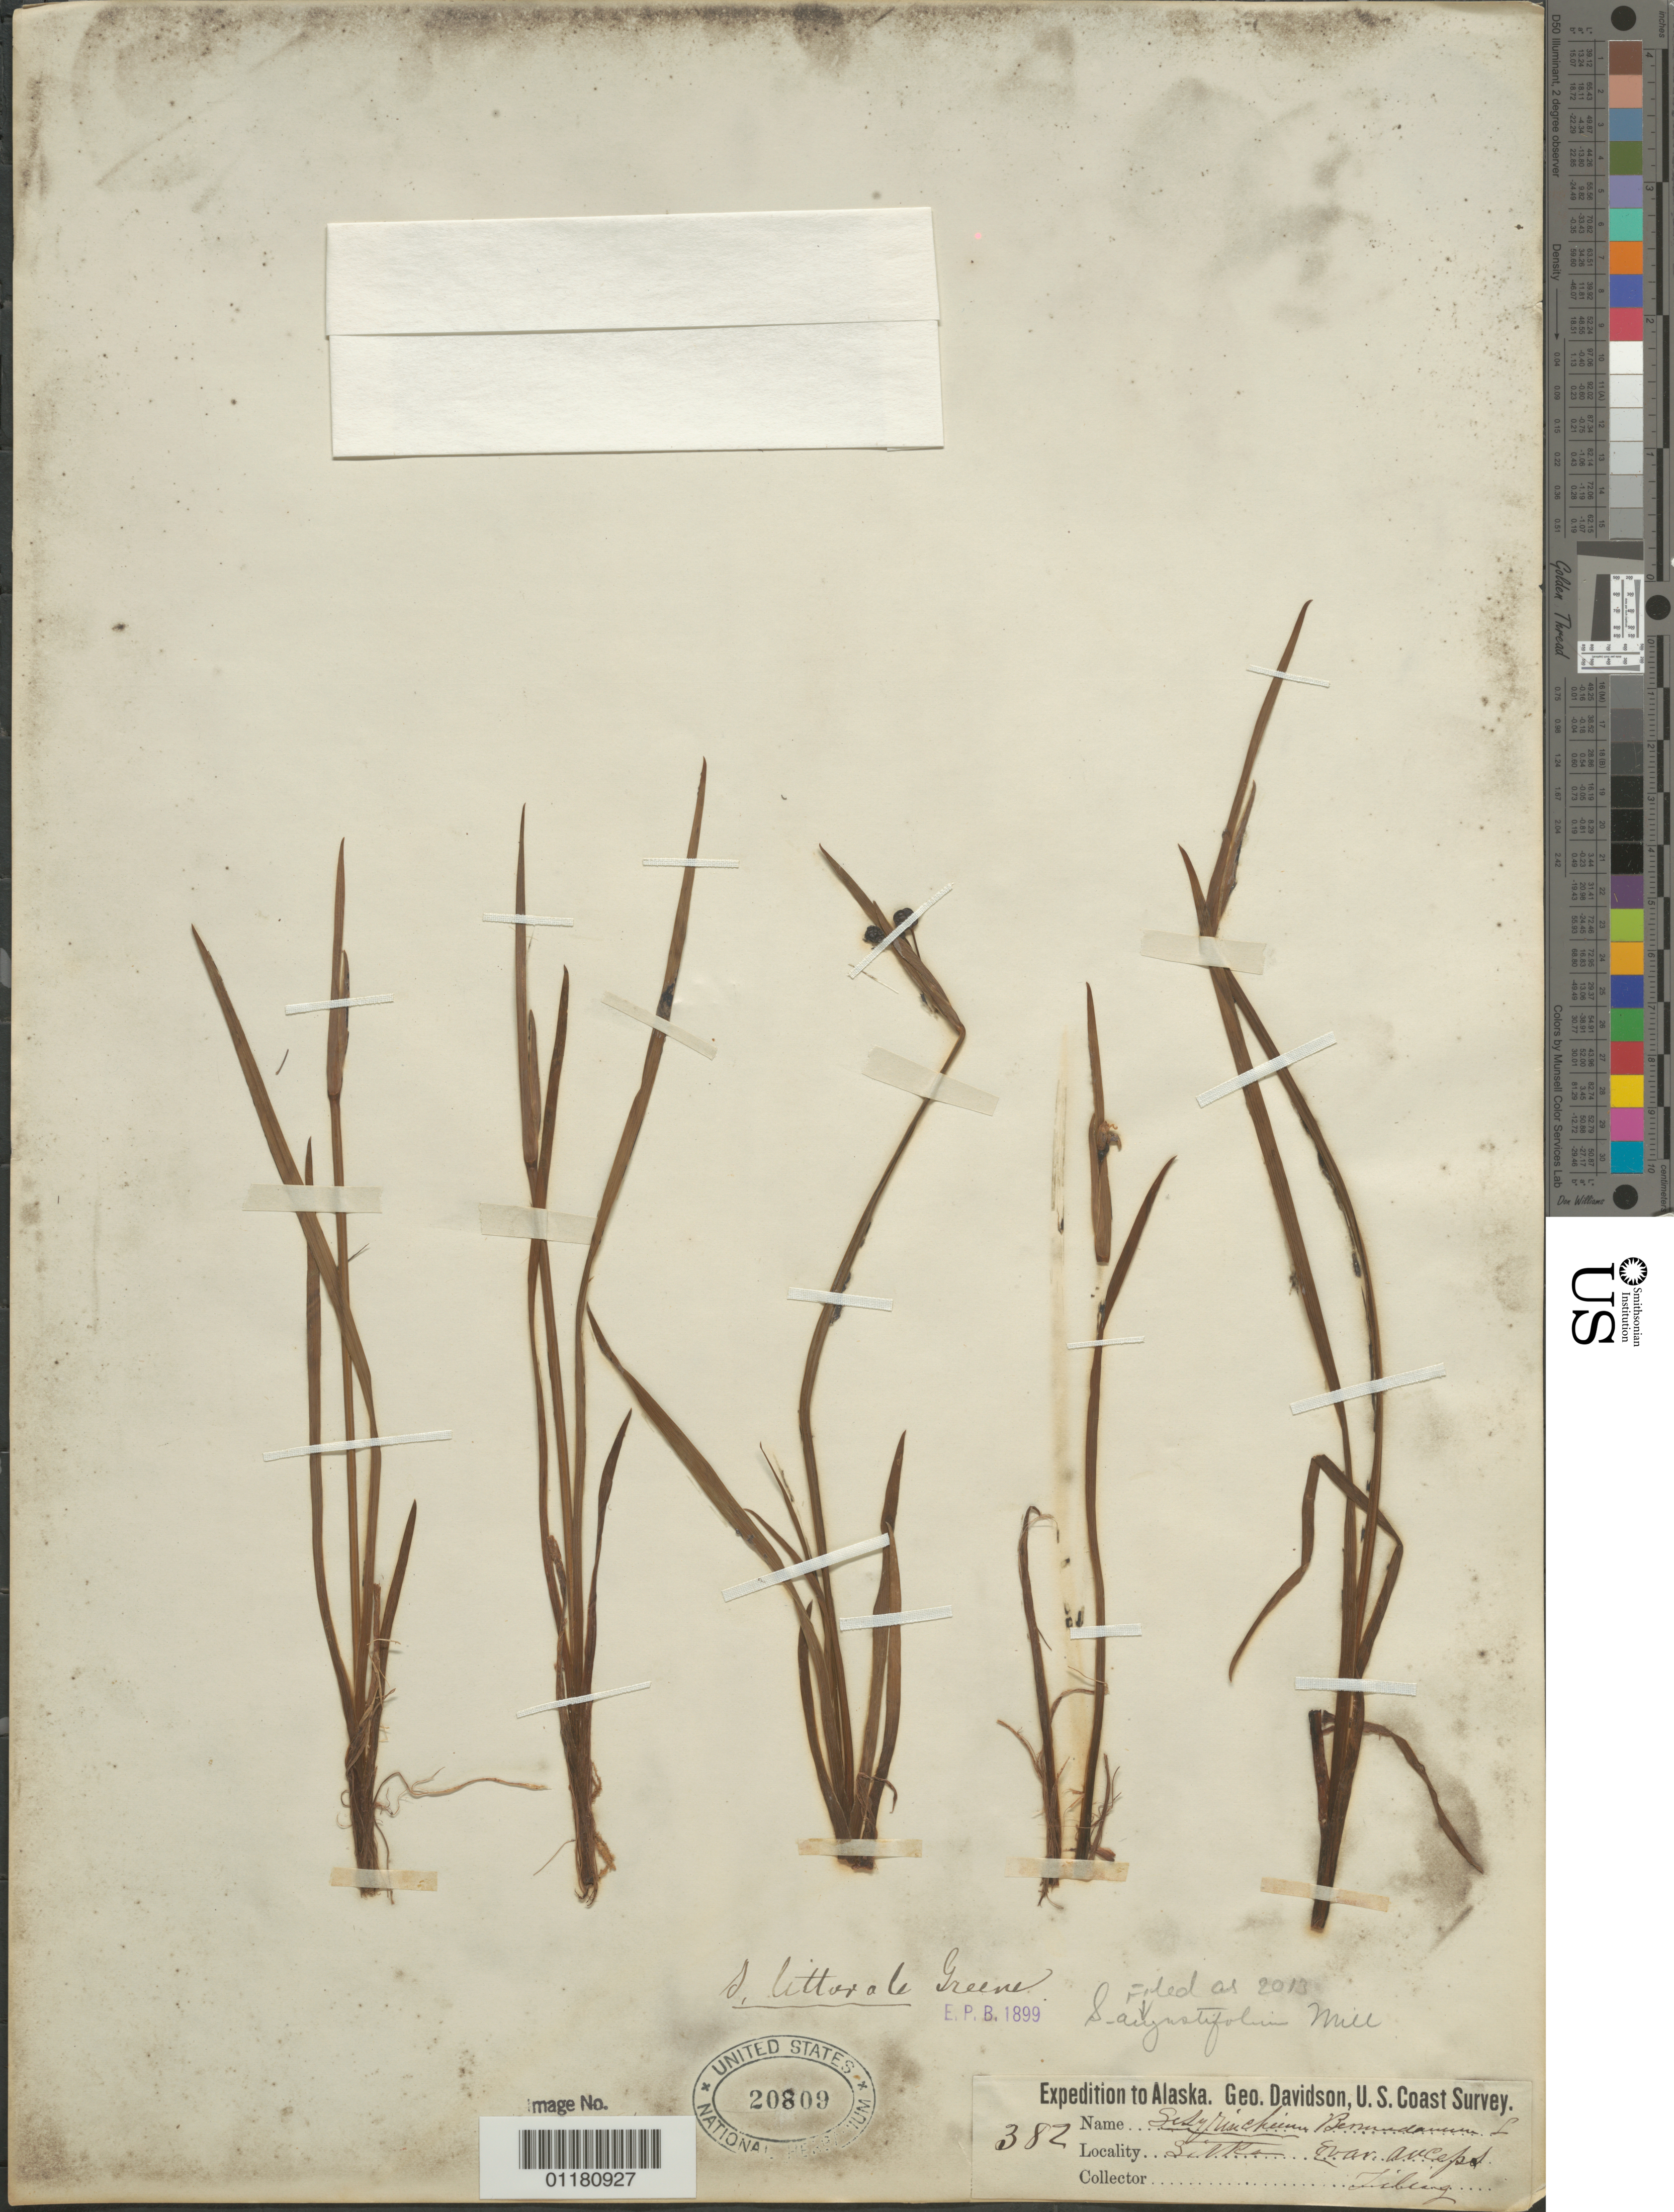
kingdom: Plantae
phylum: Tracheophyta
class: Liliopsida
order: Asparagales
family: Iridaceae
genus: Sisyrinchium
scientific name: Sisyrinchium angustifolium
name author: Mill.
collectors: H .S. T. Tiling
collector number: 382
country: United States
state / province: Alaska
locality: Sitka.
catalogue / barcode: US 20809